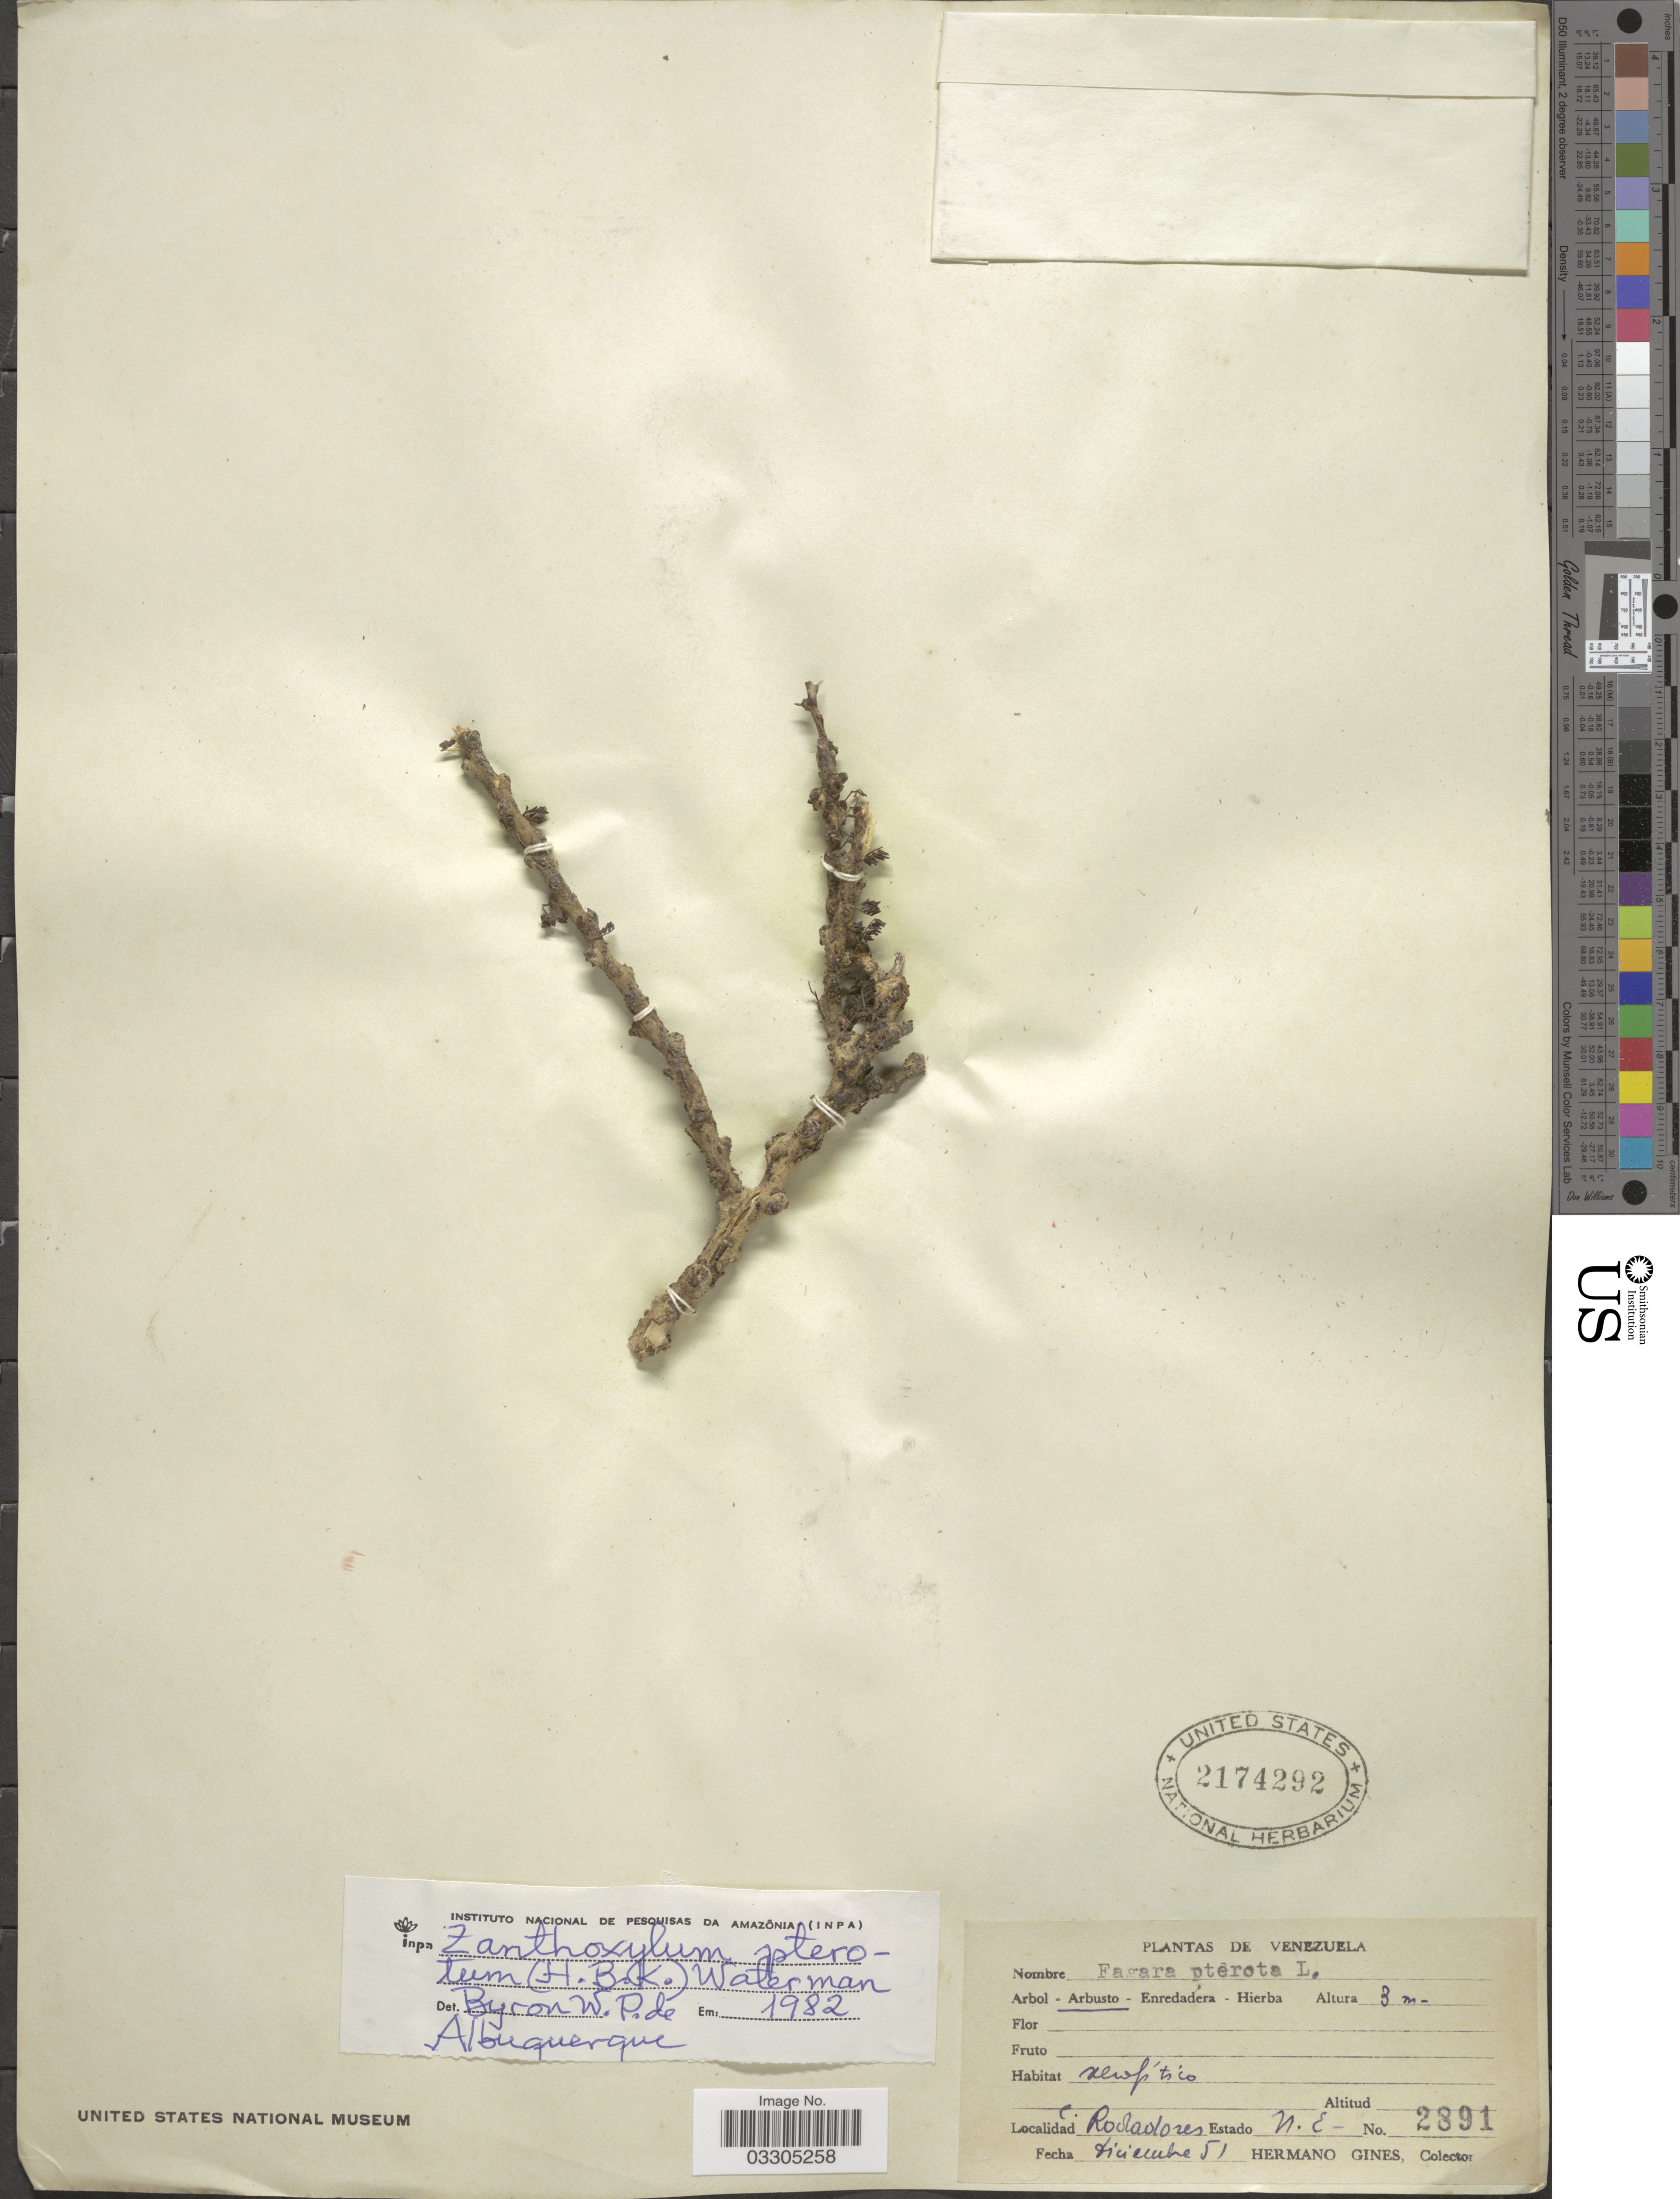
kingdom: Plantae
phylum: Tracheophyta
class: Magnoliopsida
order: Fabales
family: Fabaceae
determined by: Trujillo, A. M.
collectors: Bro. Gines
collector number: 2891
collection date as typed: Transcribed d/m/y: /12/51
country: Venezuela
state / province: Nueva Esparta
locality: C. Rodadores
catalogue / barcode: US 2174292